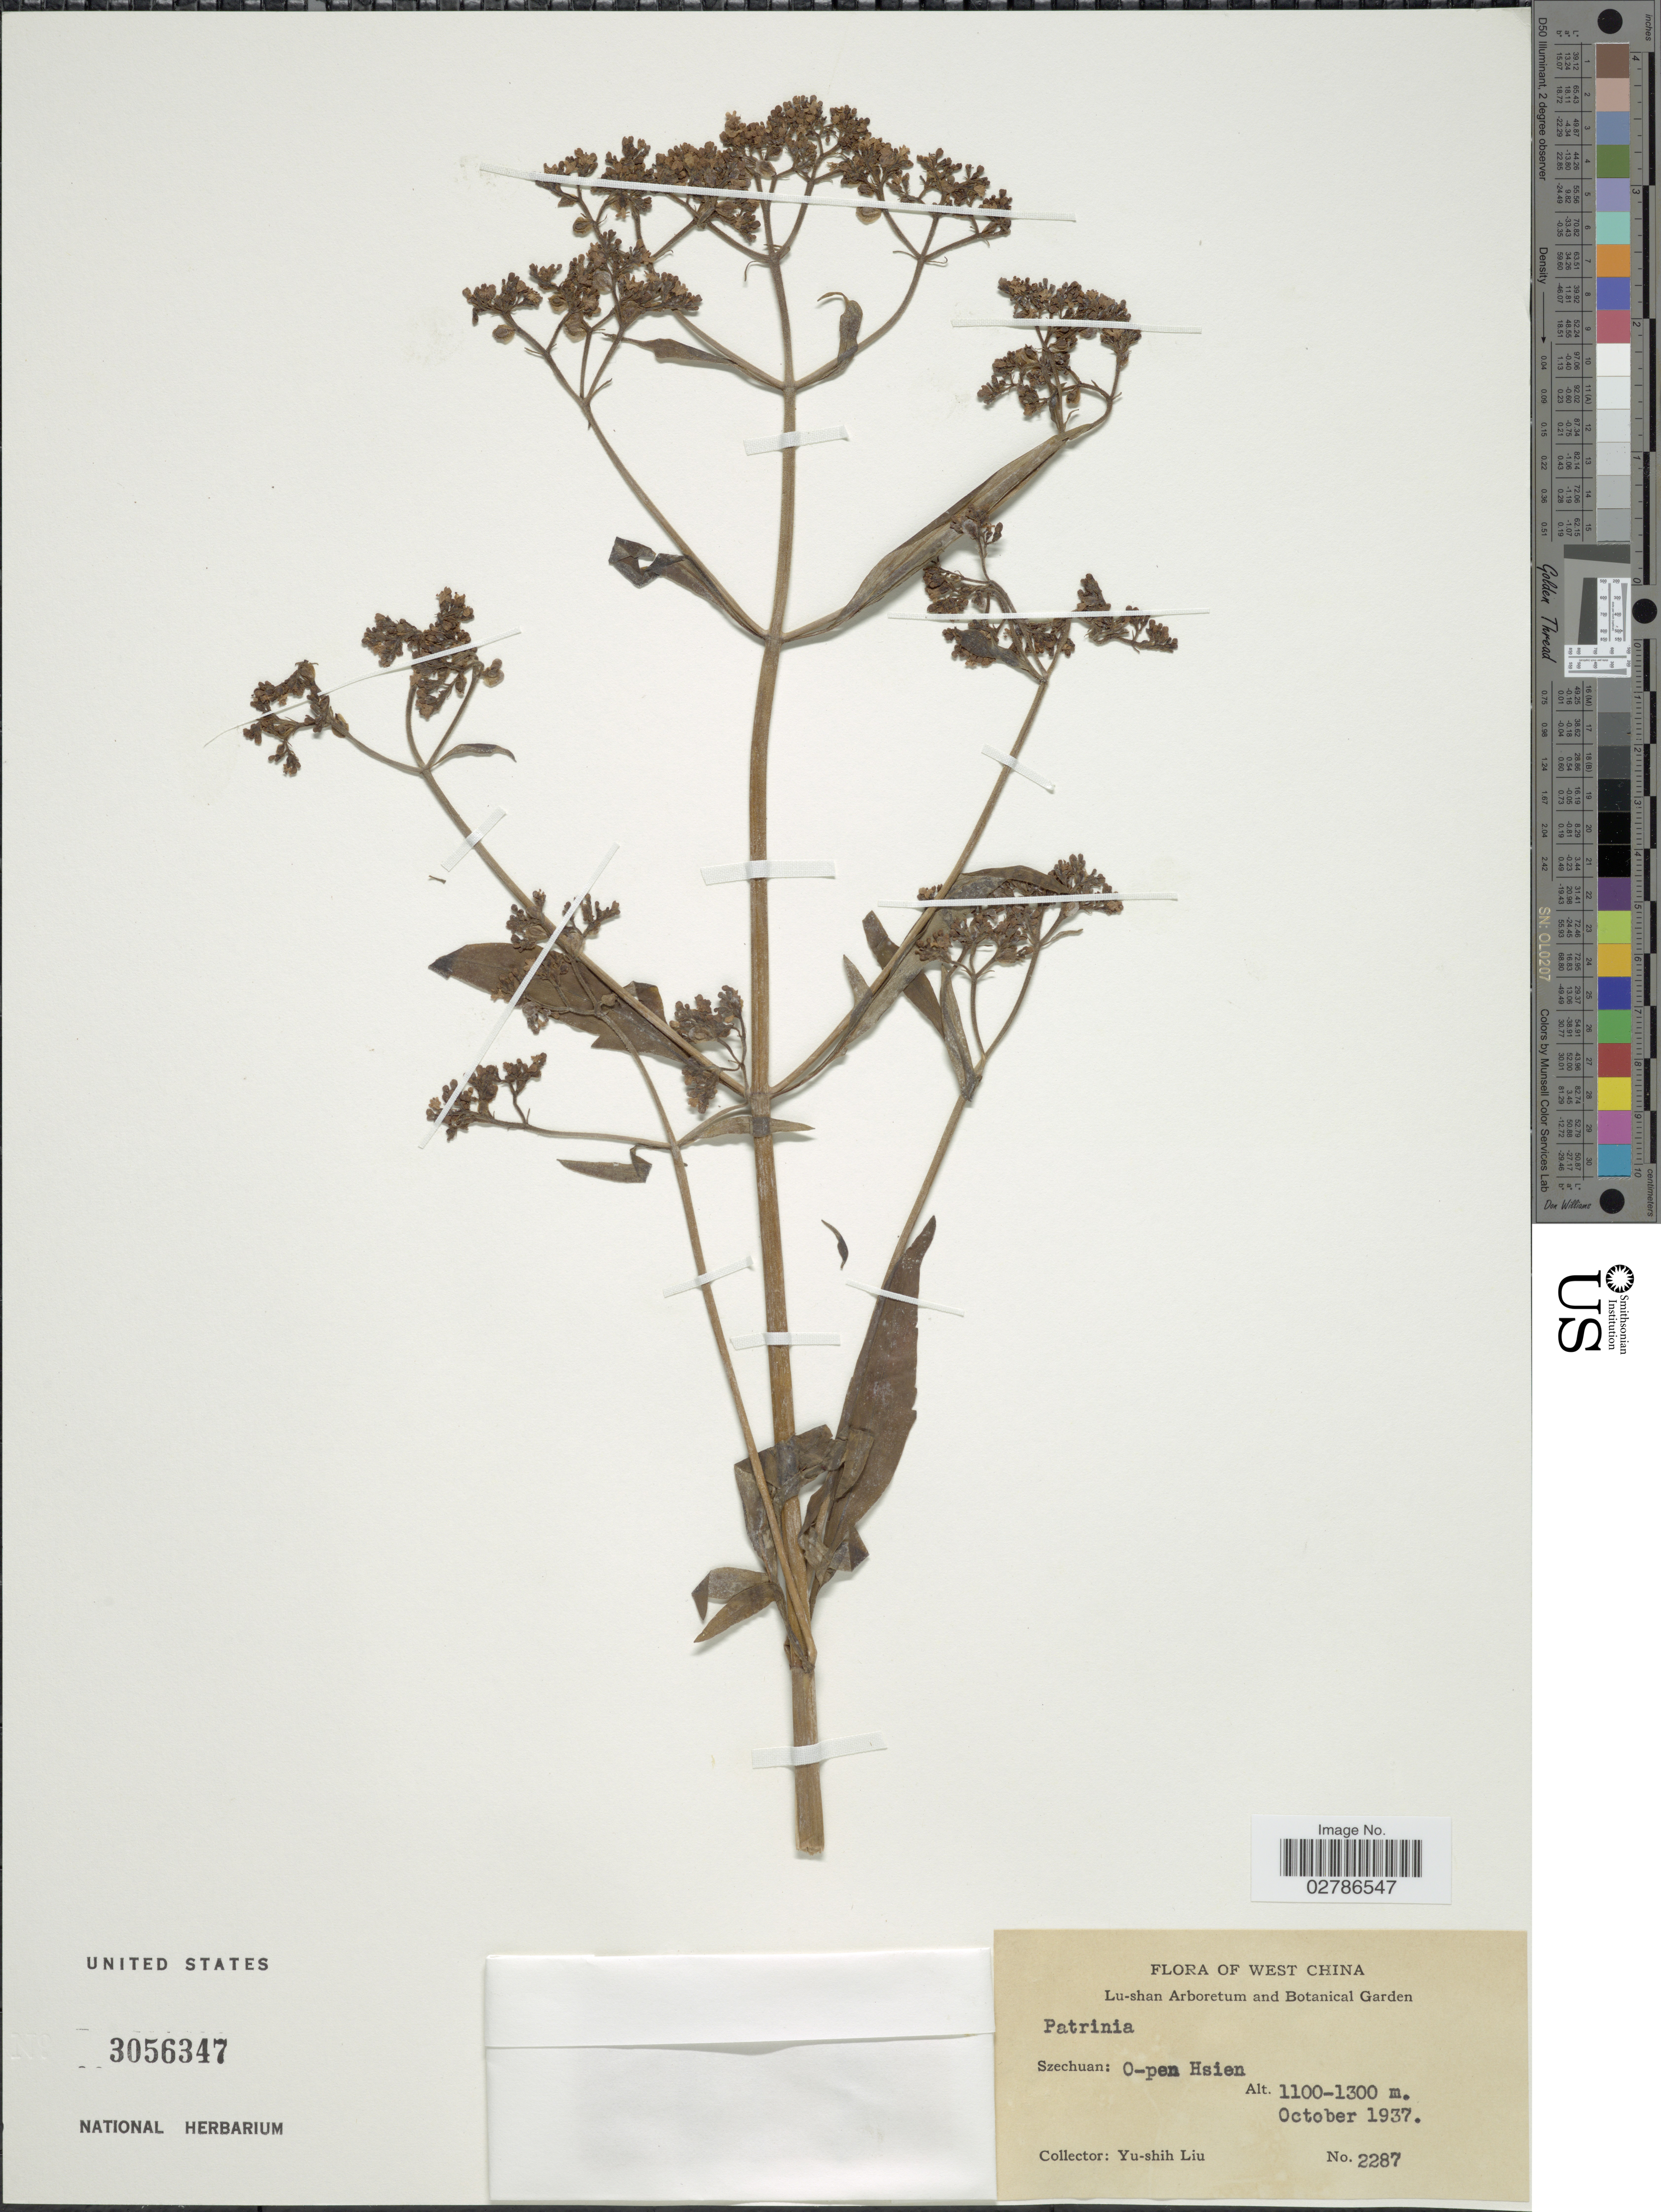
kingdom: Plantae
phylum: Tracheophyta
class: Magnoliopsida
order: Dipsacales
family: Caprifoliaceae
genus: Patrinia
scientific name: Patrinia sp.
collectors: Y.-S. Liu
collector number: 2287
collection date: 1937-10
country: China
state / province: Sichuan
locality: West China. Szechuan: O-pen Hsien.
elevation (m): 1100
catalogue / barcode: US 3056347